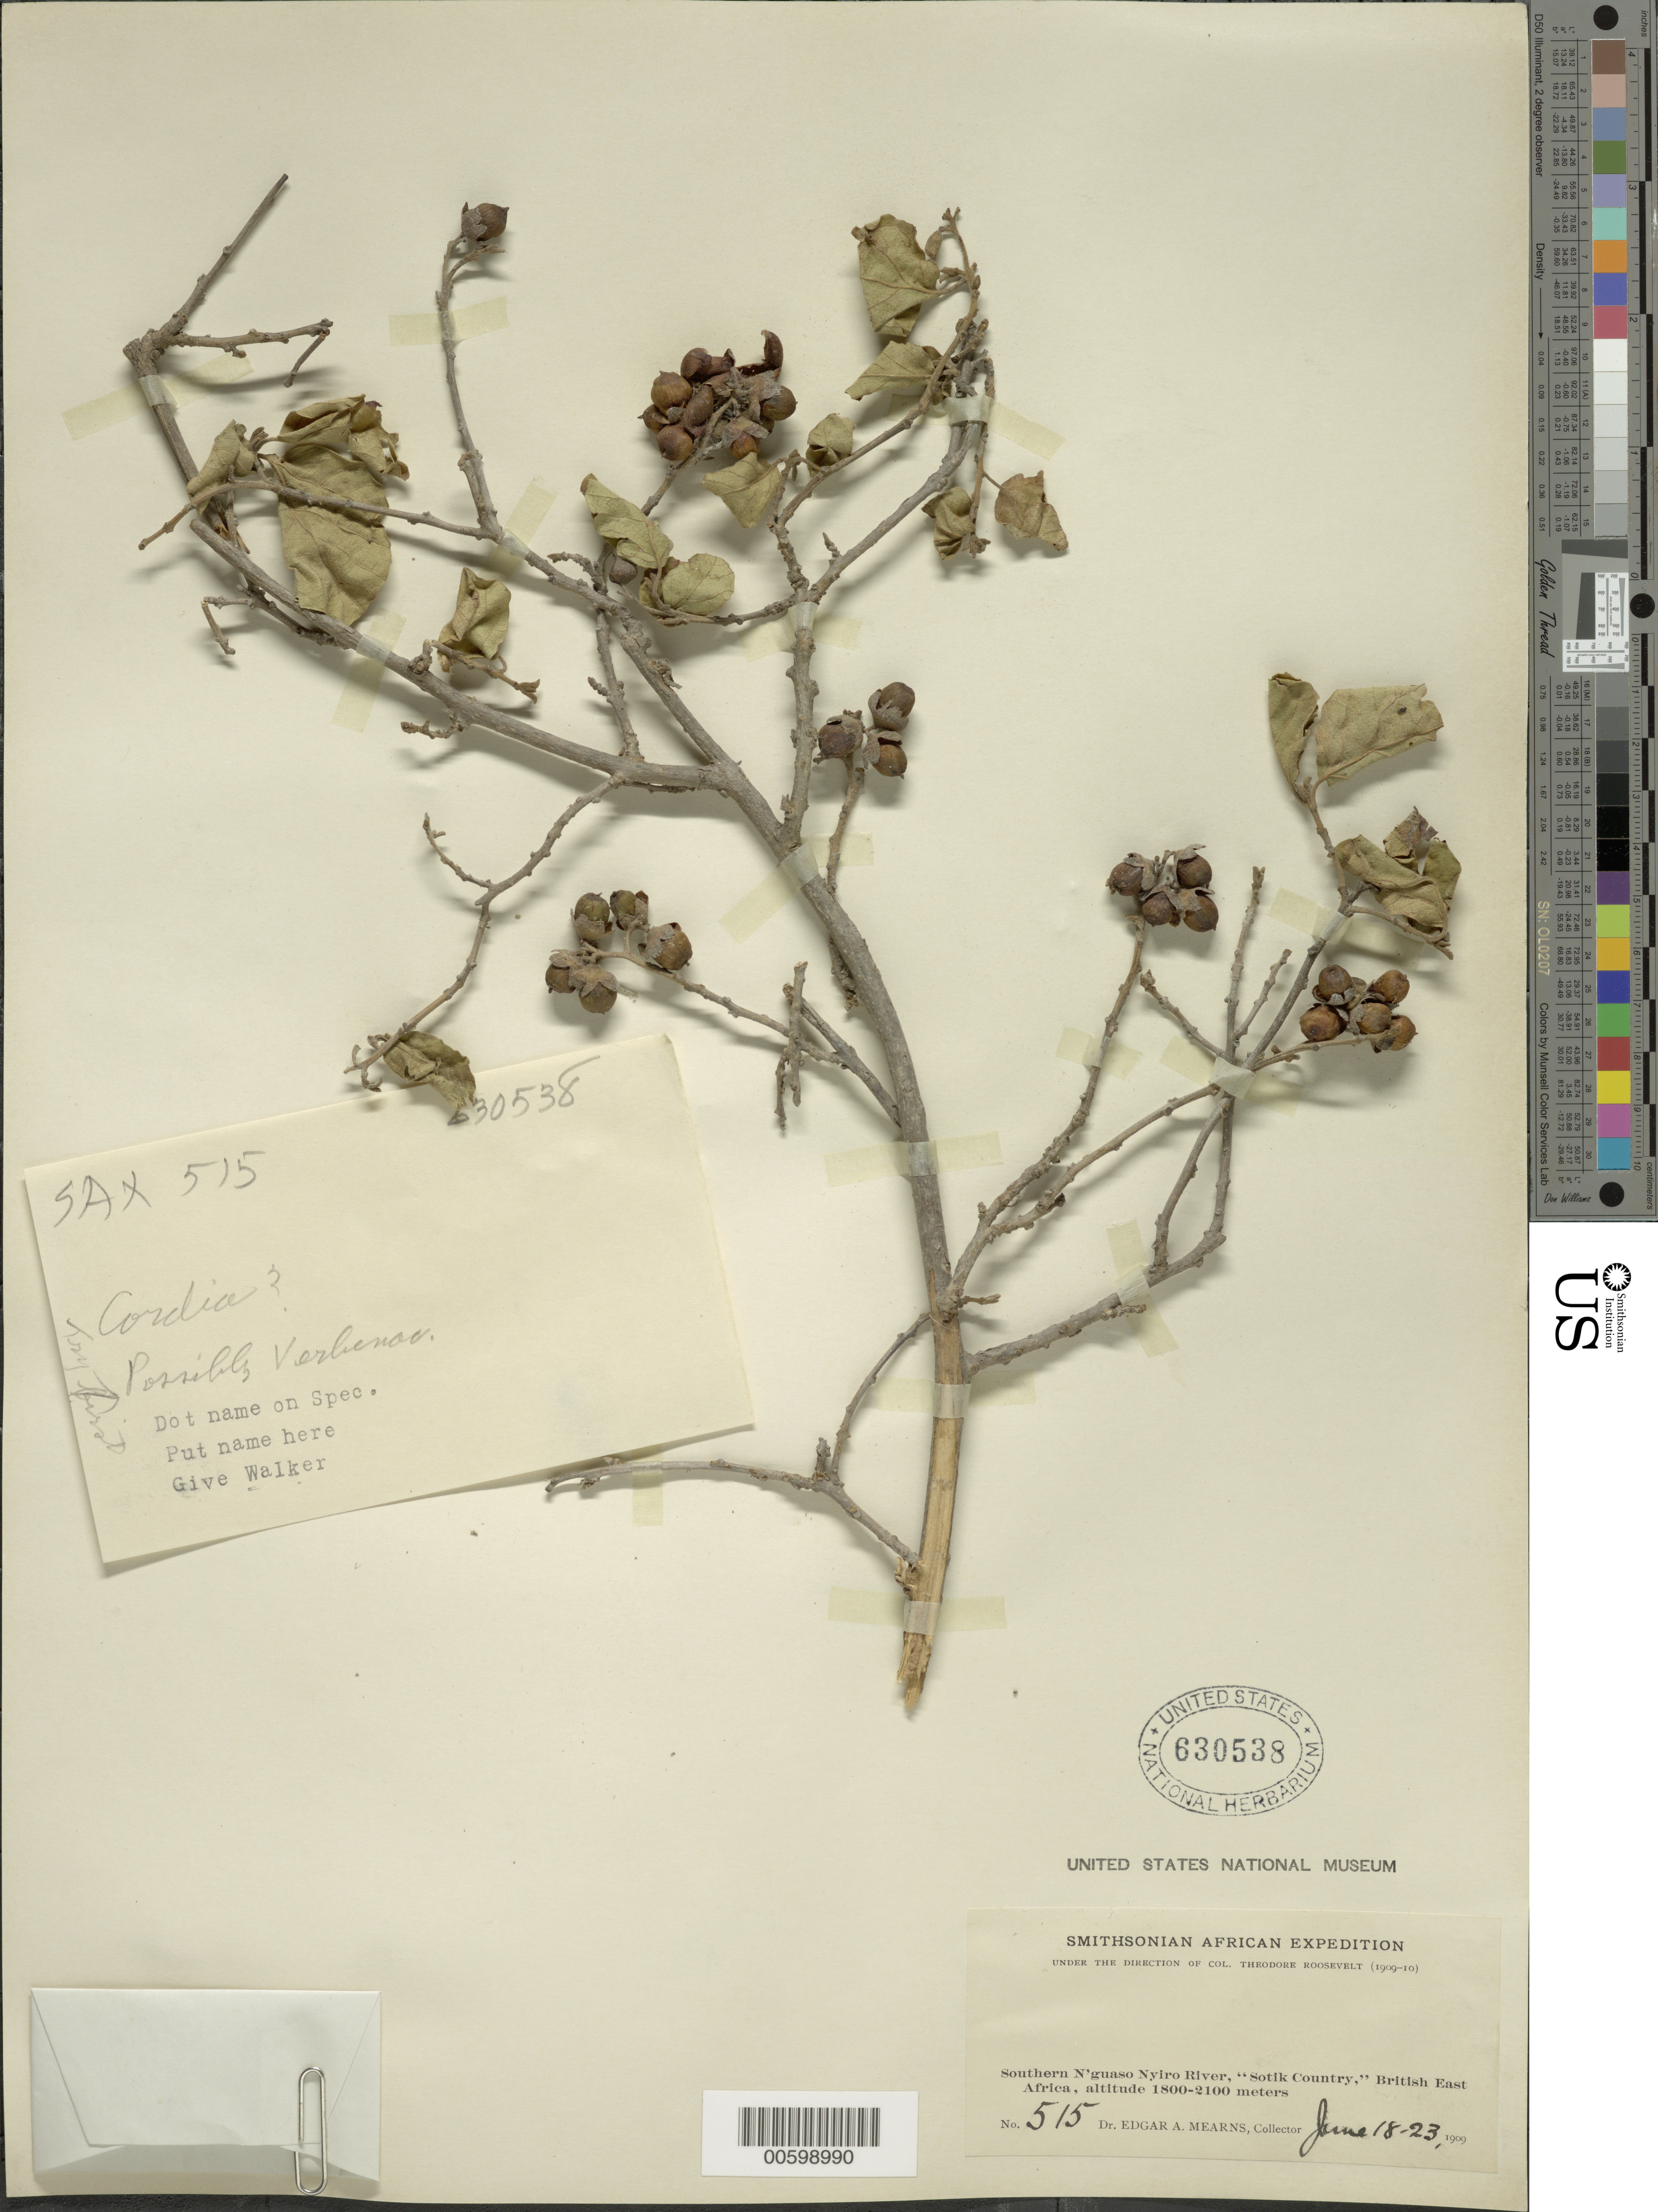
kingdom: Plantae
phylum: Tracheophyta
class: Magnoliopsida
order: Boraginales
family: Cordiaceae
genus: Cordia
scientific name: Cordia naidophila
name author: I.M. Johnst.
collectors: E. A. Mearns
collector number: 515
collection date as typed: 18 Jun 1909 to 23 Jun 1909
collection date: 1909-06-18/1909-06-23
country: Kenya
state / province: Bomet / Narok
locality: Southern N'guaso Nyiro river, " Sotik country"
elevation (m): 1800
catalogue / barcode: US 630538